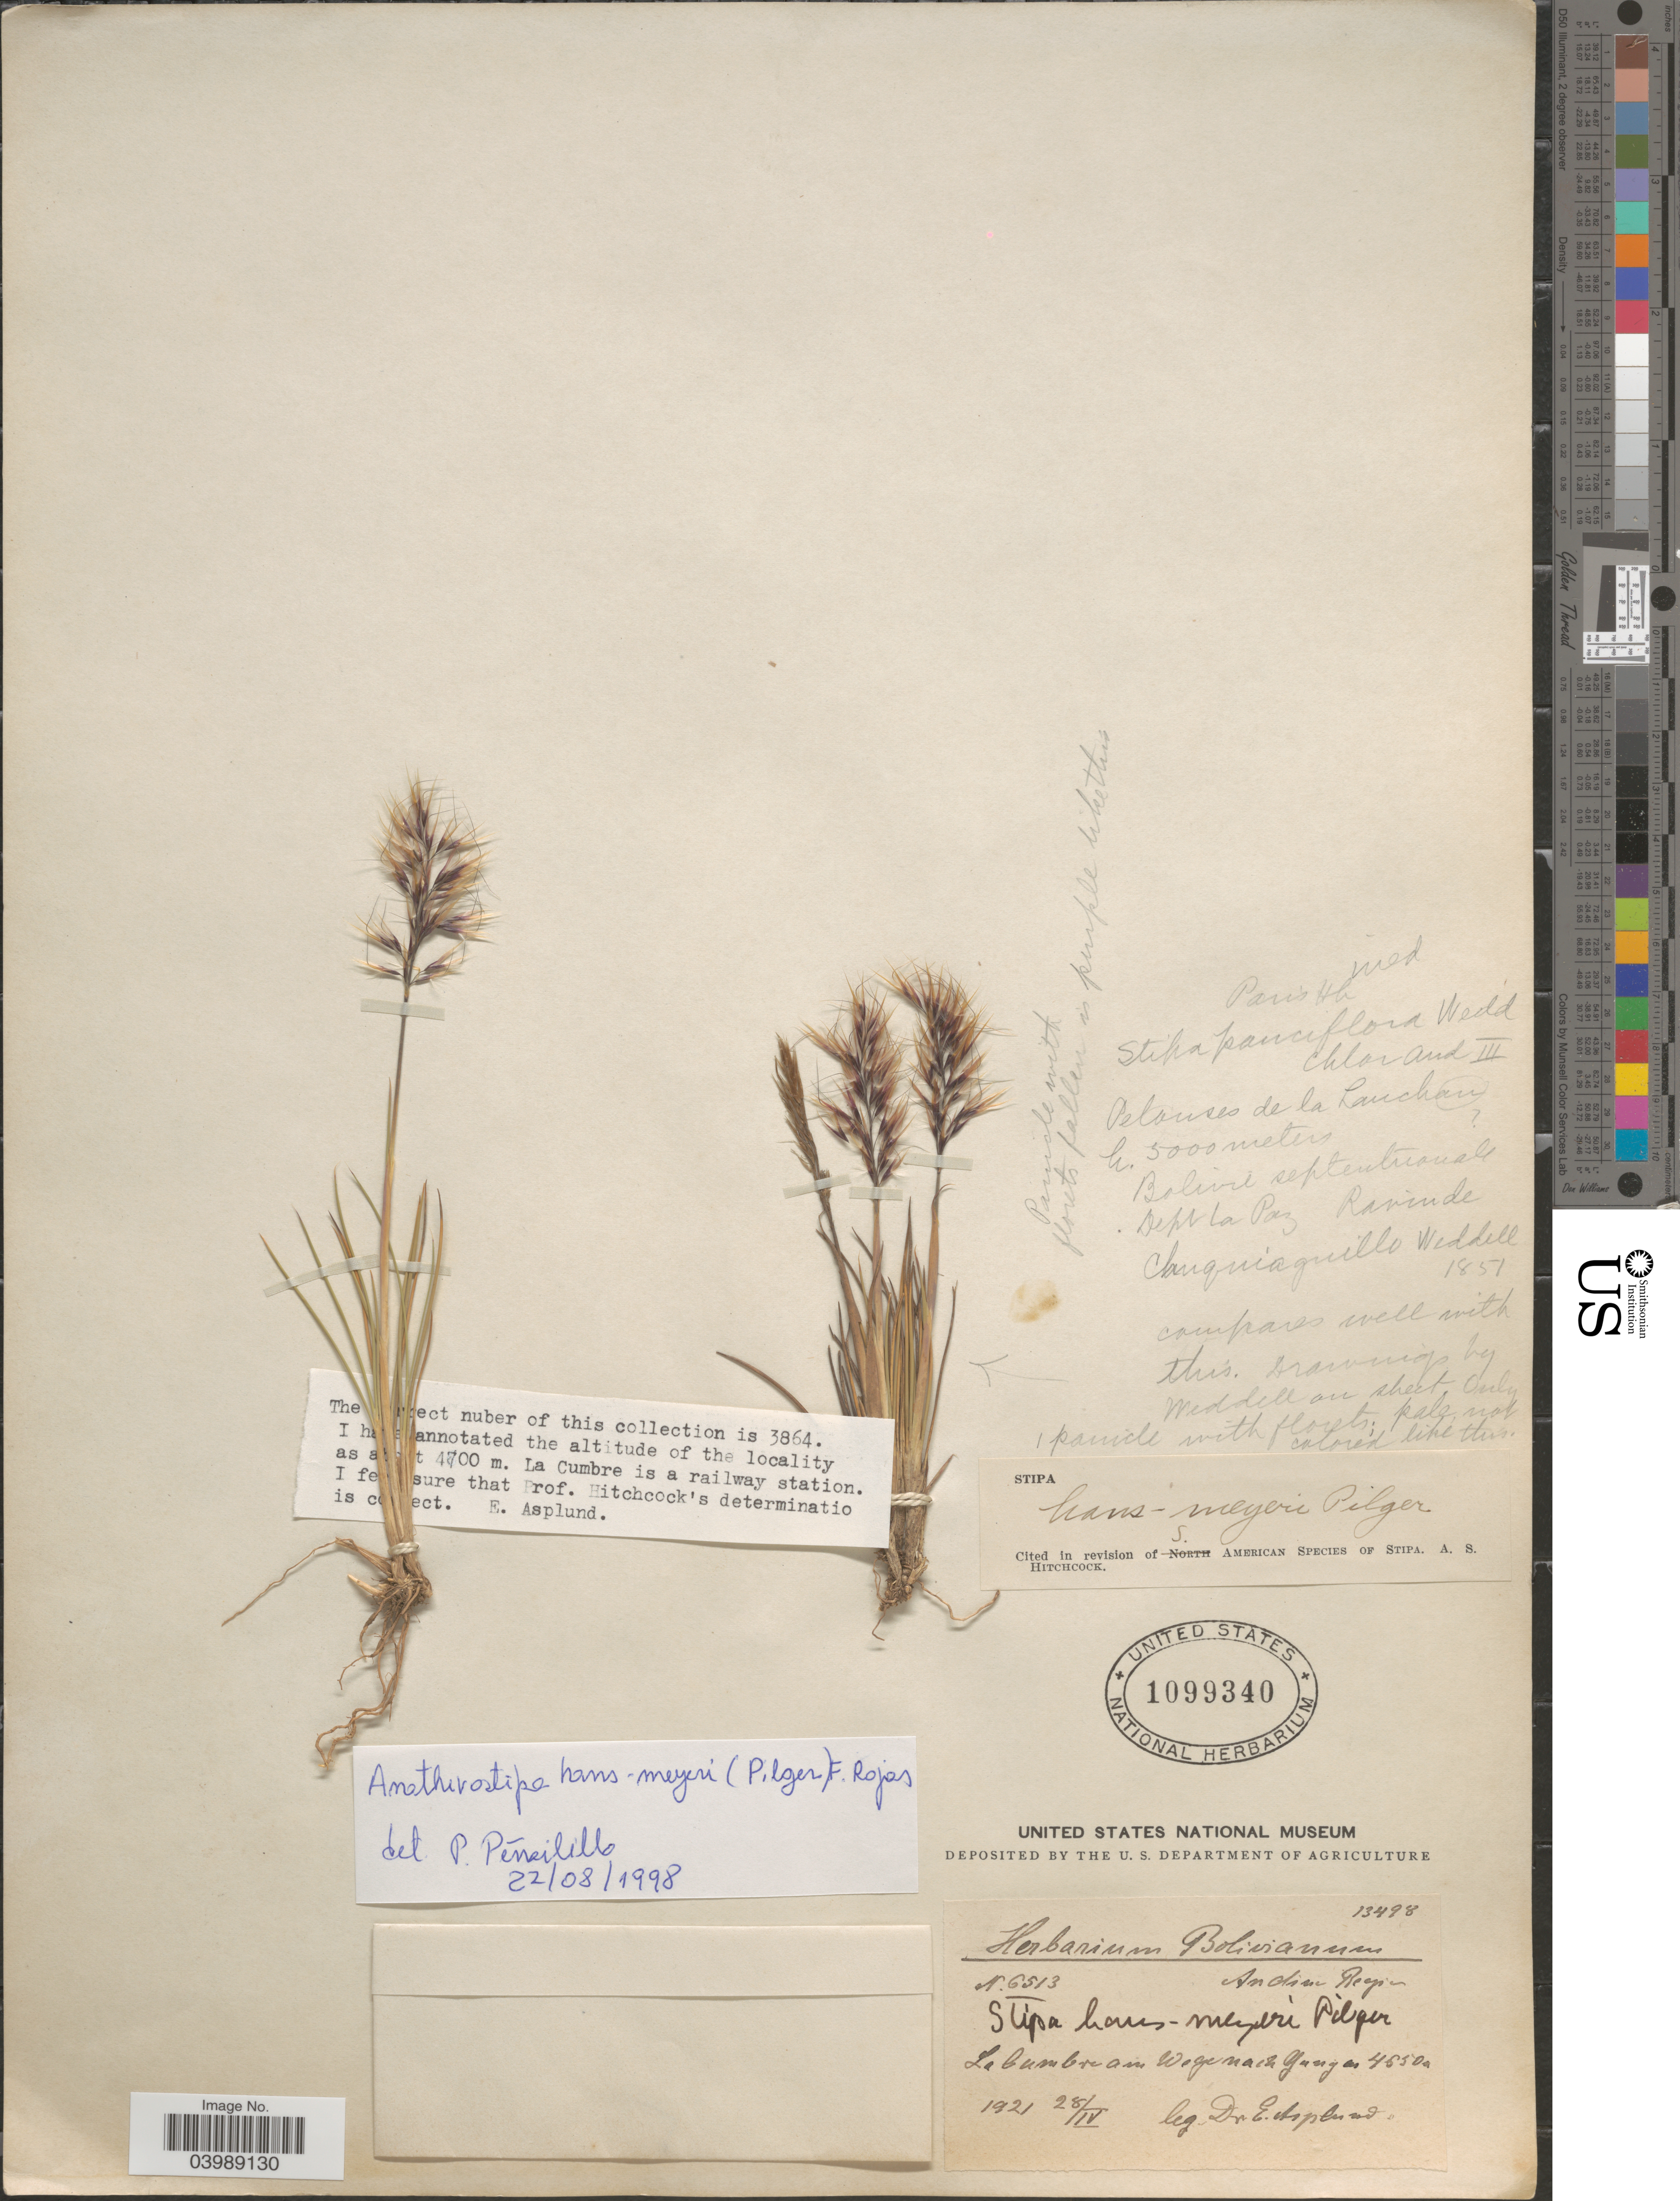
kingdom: Plantae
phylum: Tracheophyta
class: Liliopsida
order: Poales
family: Poaceae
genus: Anatherostipa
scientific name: Anatherostipa hans-meyeri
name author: (Pilg.) Peñailillo B.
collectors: E. Asplund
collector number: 13498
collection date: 1921-04-28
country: Bolivia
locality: La Cumbra am Wege nach Yungas.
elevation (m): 4550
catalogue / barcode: US 1099340